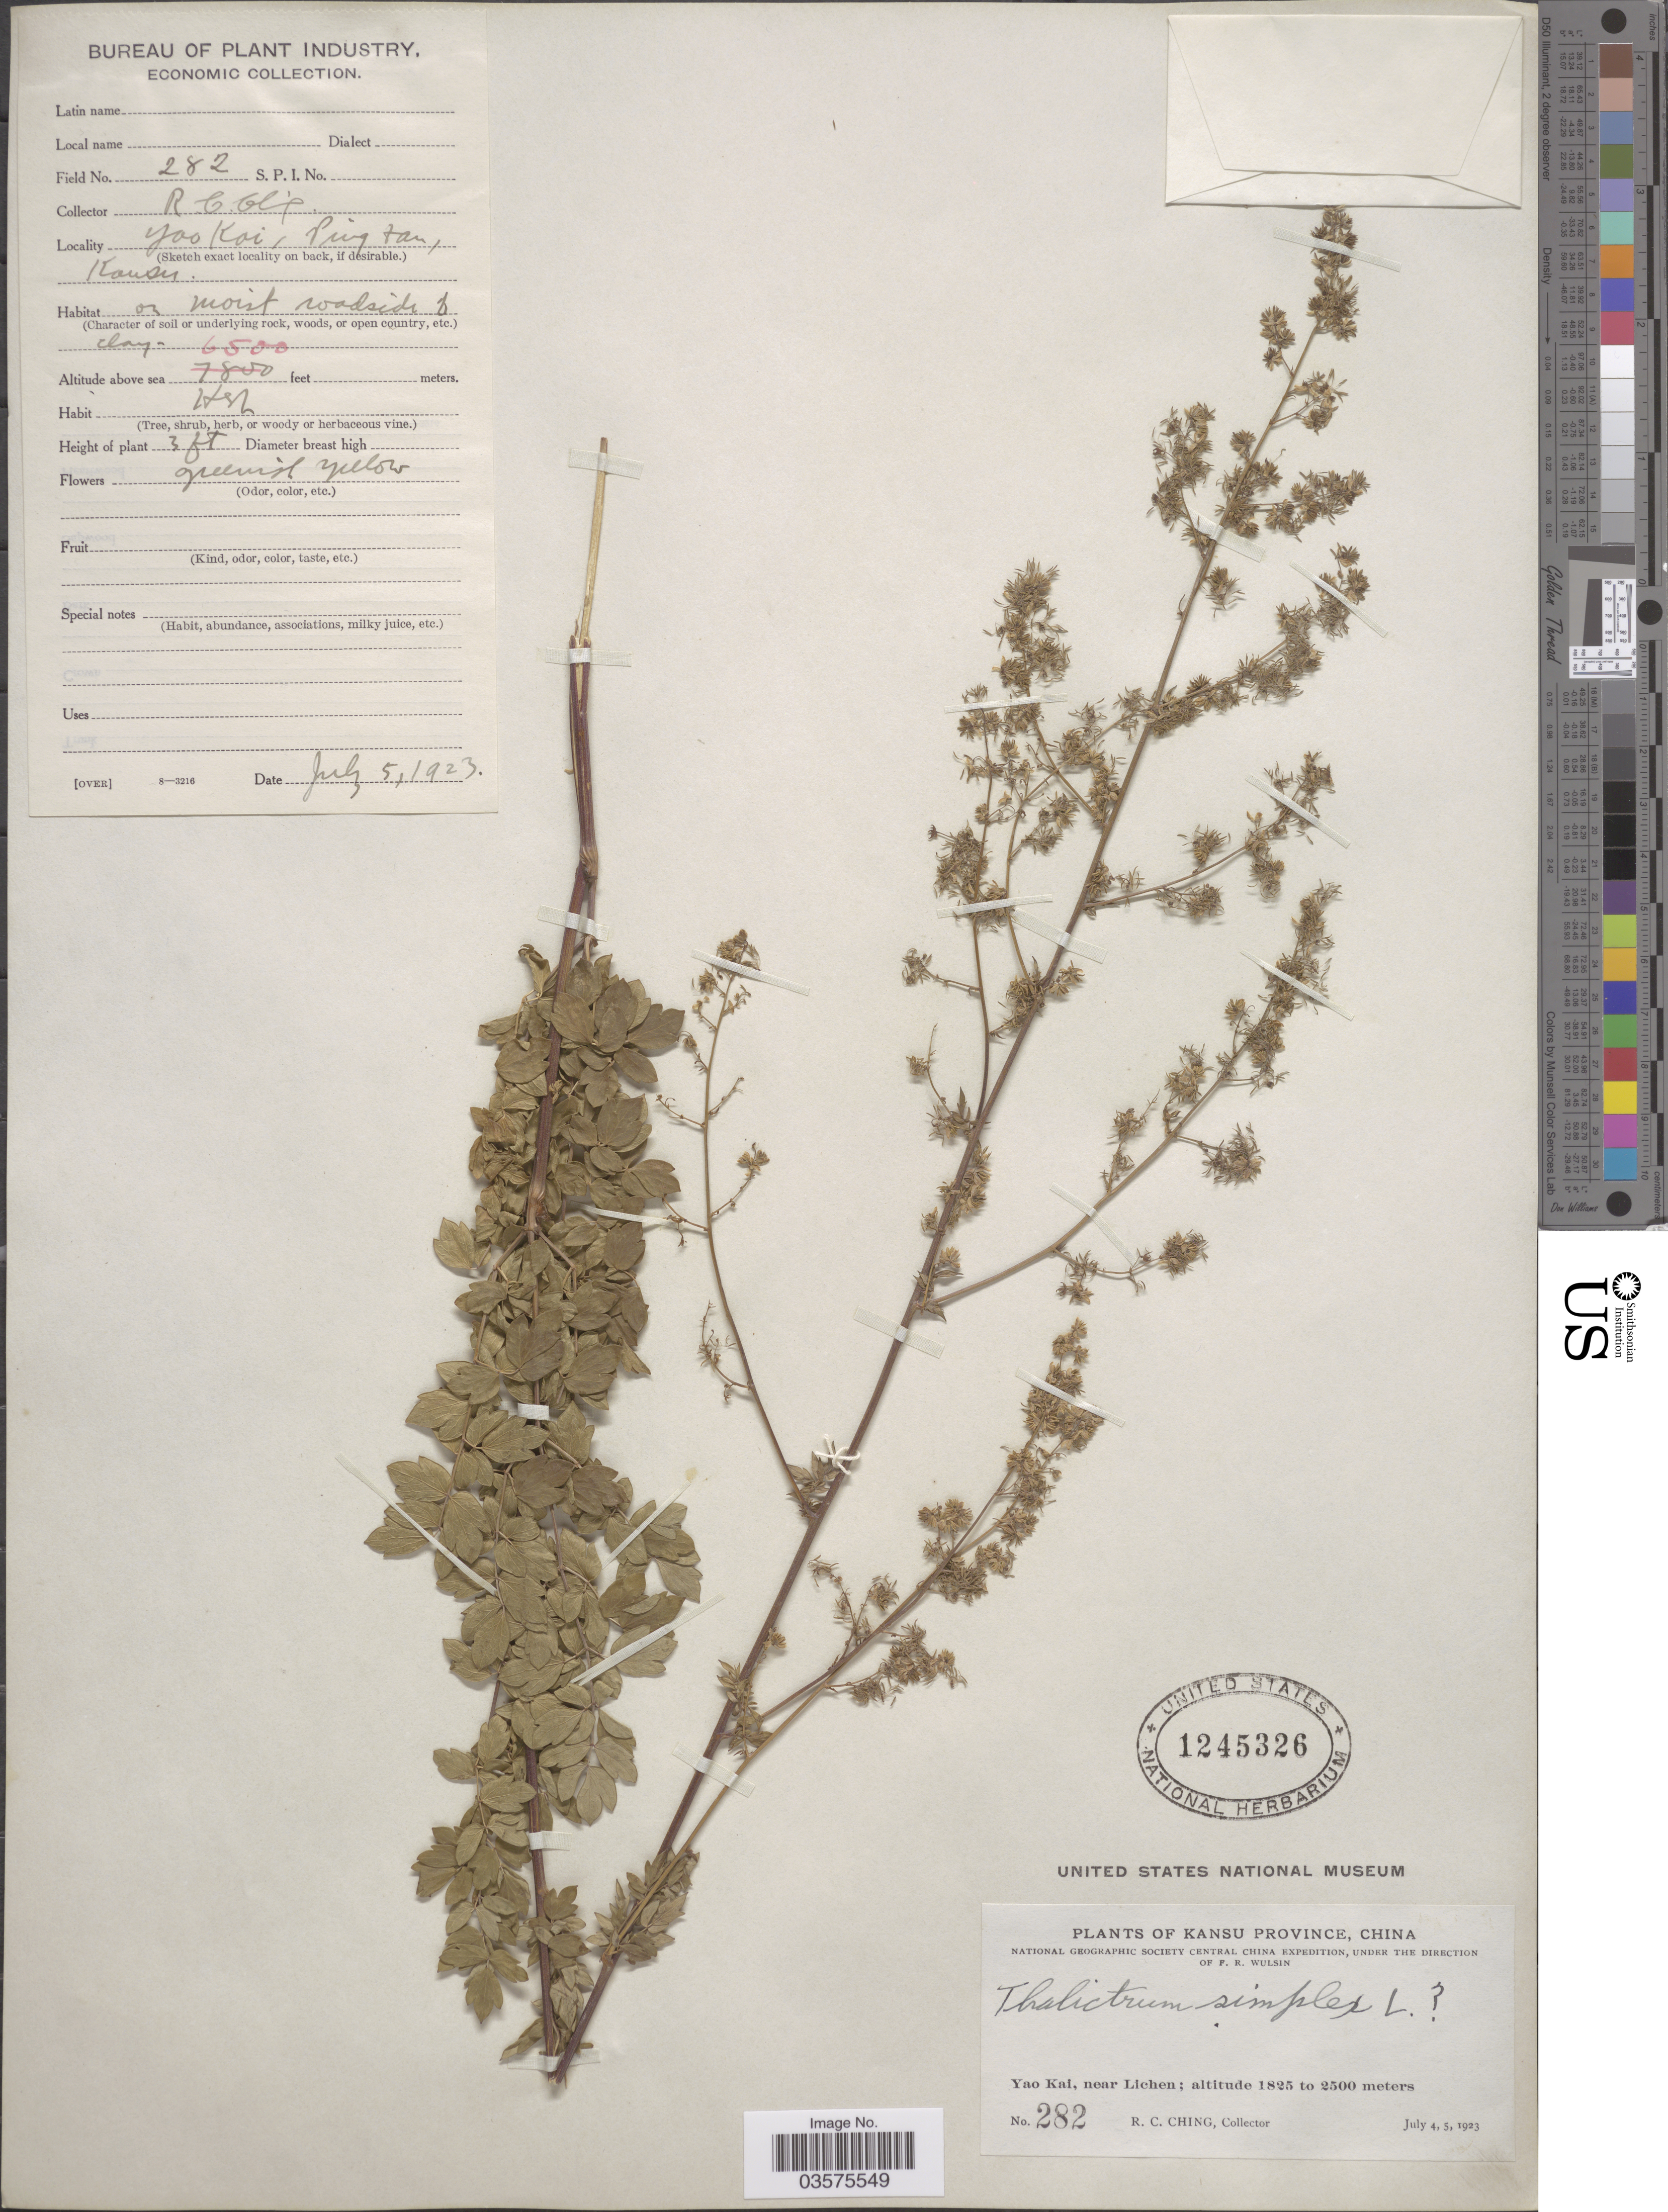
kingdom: Plantae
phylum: Tracheophyta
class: Magnoliopsida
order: Ranunculales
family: Ranunculaceae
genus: Thalictrum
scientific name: Thalictrum simplex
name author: L.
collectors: R. C. Ching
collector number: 282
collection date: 1923-07-05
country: China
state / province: Gansu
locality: Kansu Province. Yao Kai, near Lichen. Pingfan.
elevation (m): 1981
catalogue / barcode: US 1245326